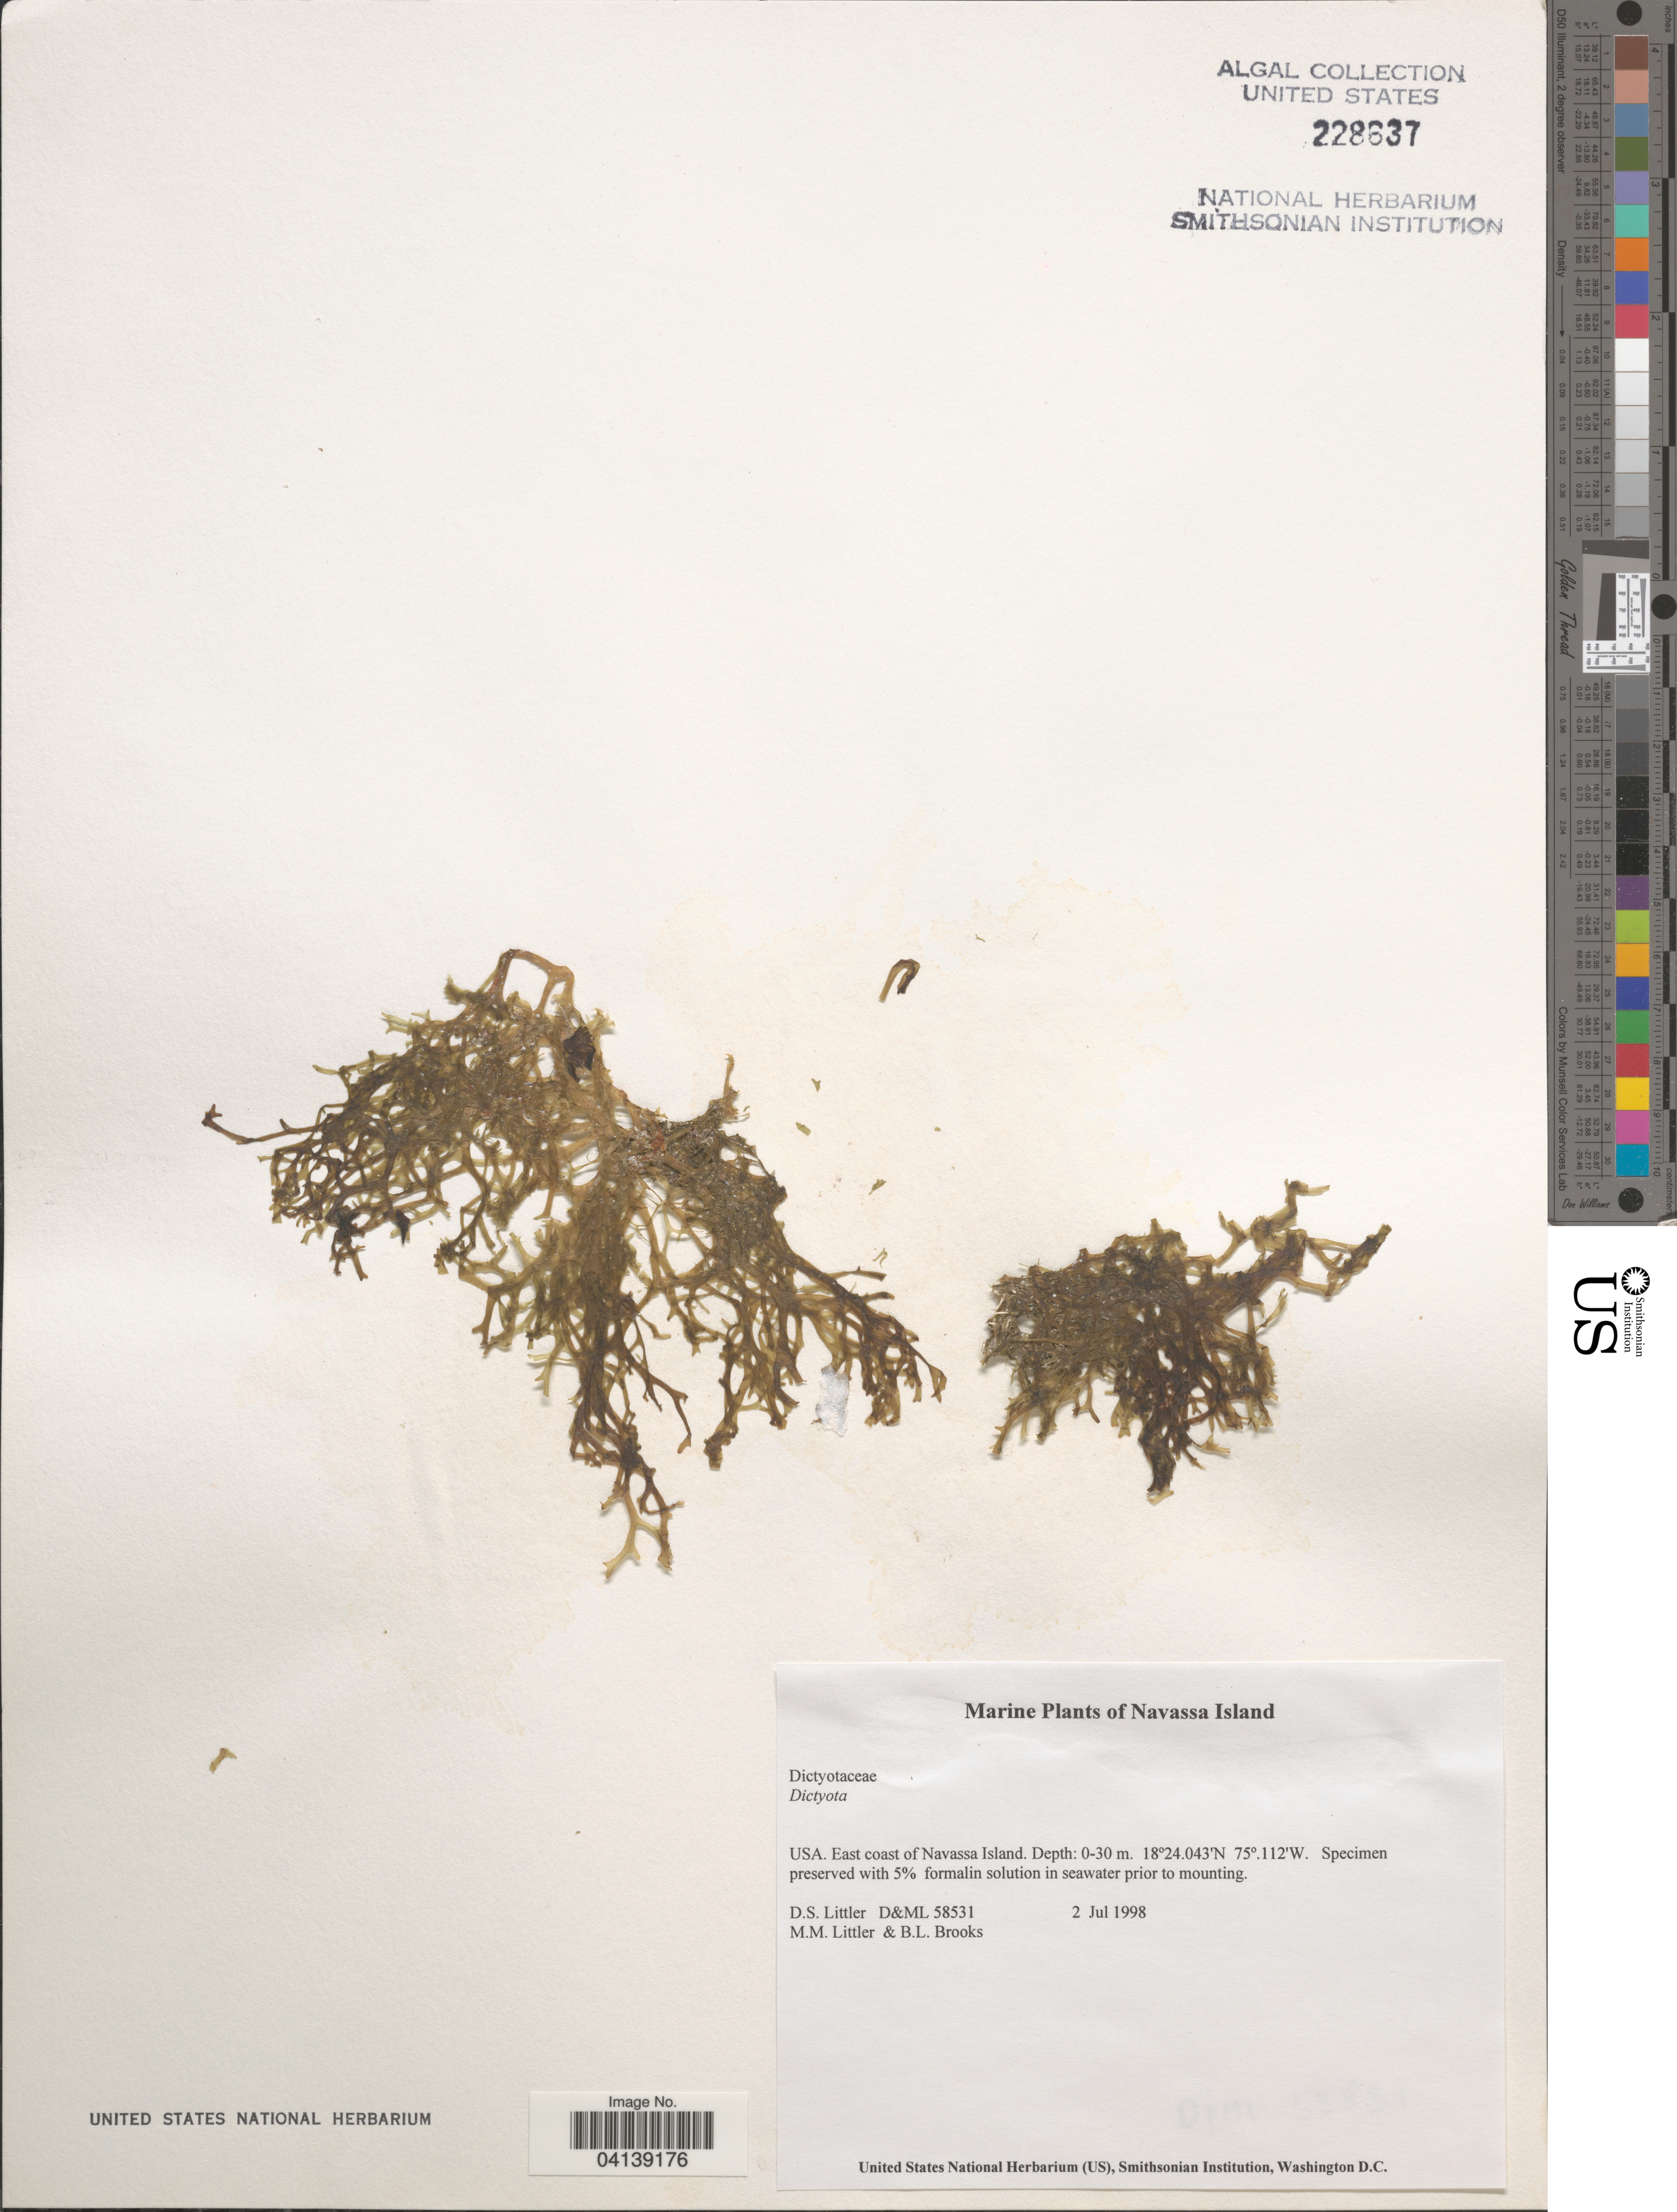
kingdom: Chromista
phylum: Ochrophyta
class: Phaeophyceae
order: Dictyotales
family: Dictyotaceae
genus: Dictyota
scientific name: Dictyota sp.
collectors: D. S. Littler & B. Brooks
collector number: D&ML58531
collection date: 1998-07-02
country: Navassa Island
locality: Navassa Island. East coast of Navassa Island.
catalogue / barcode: US 228637